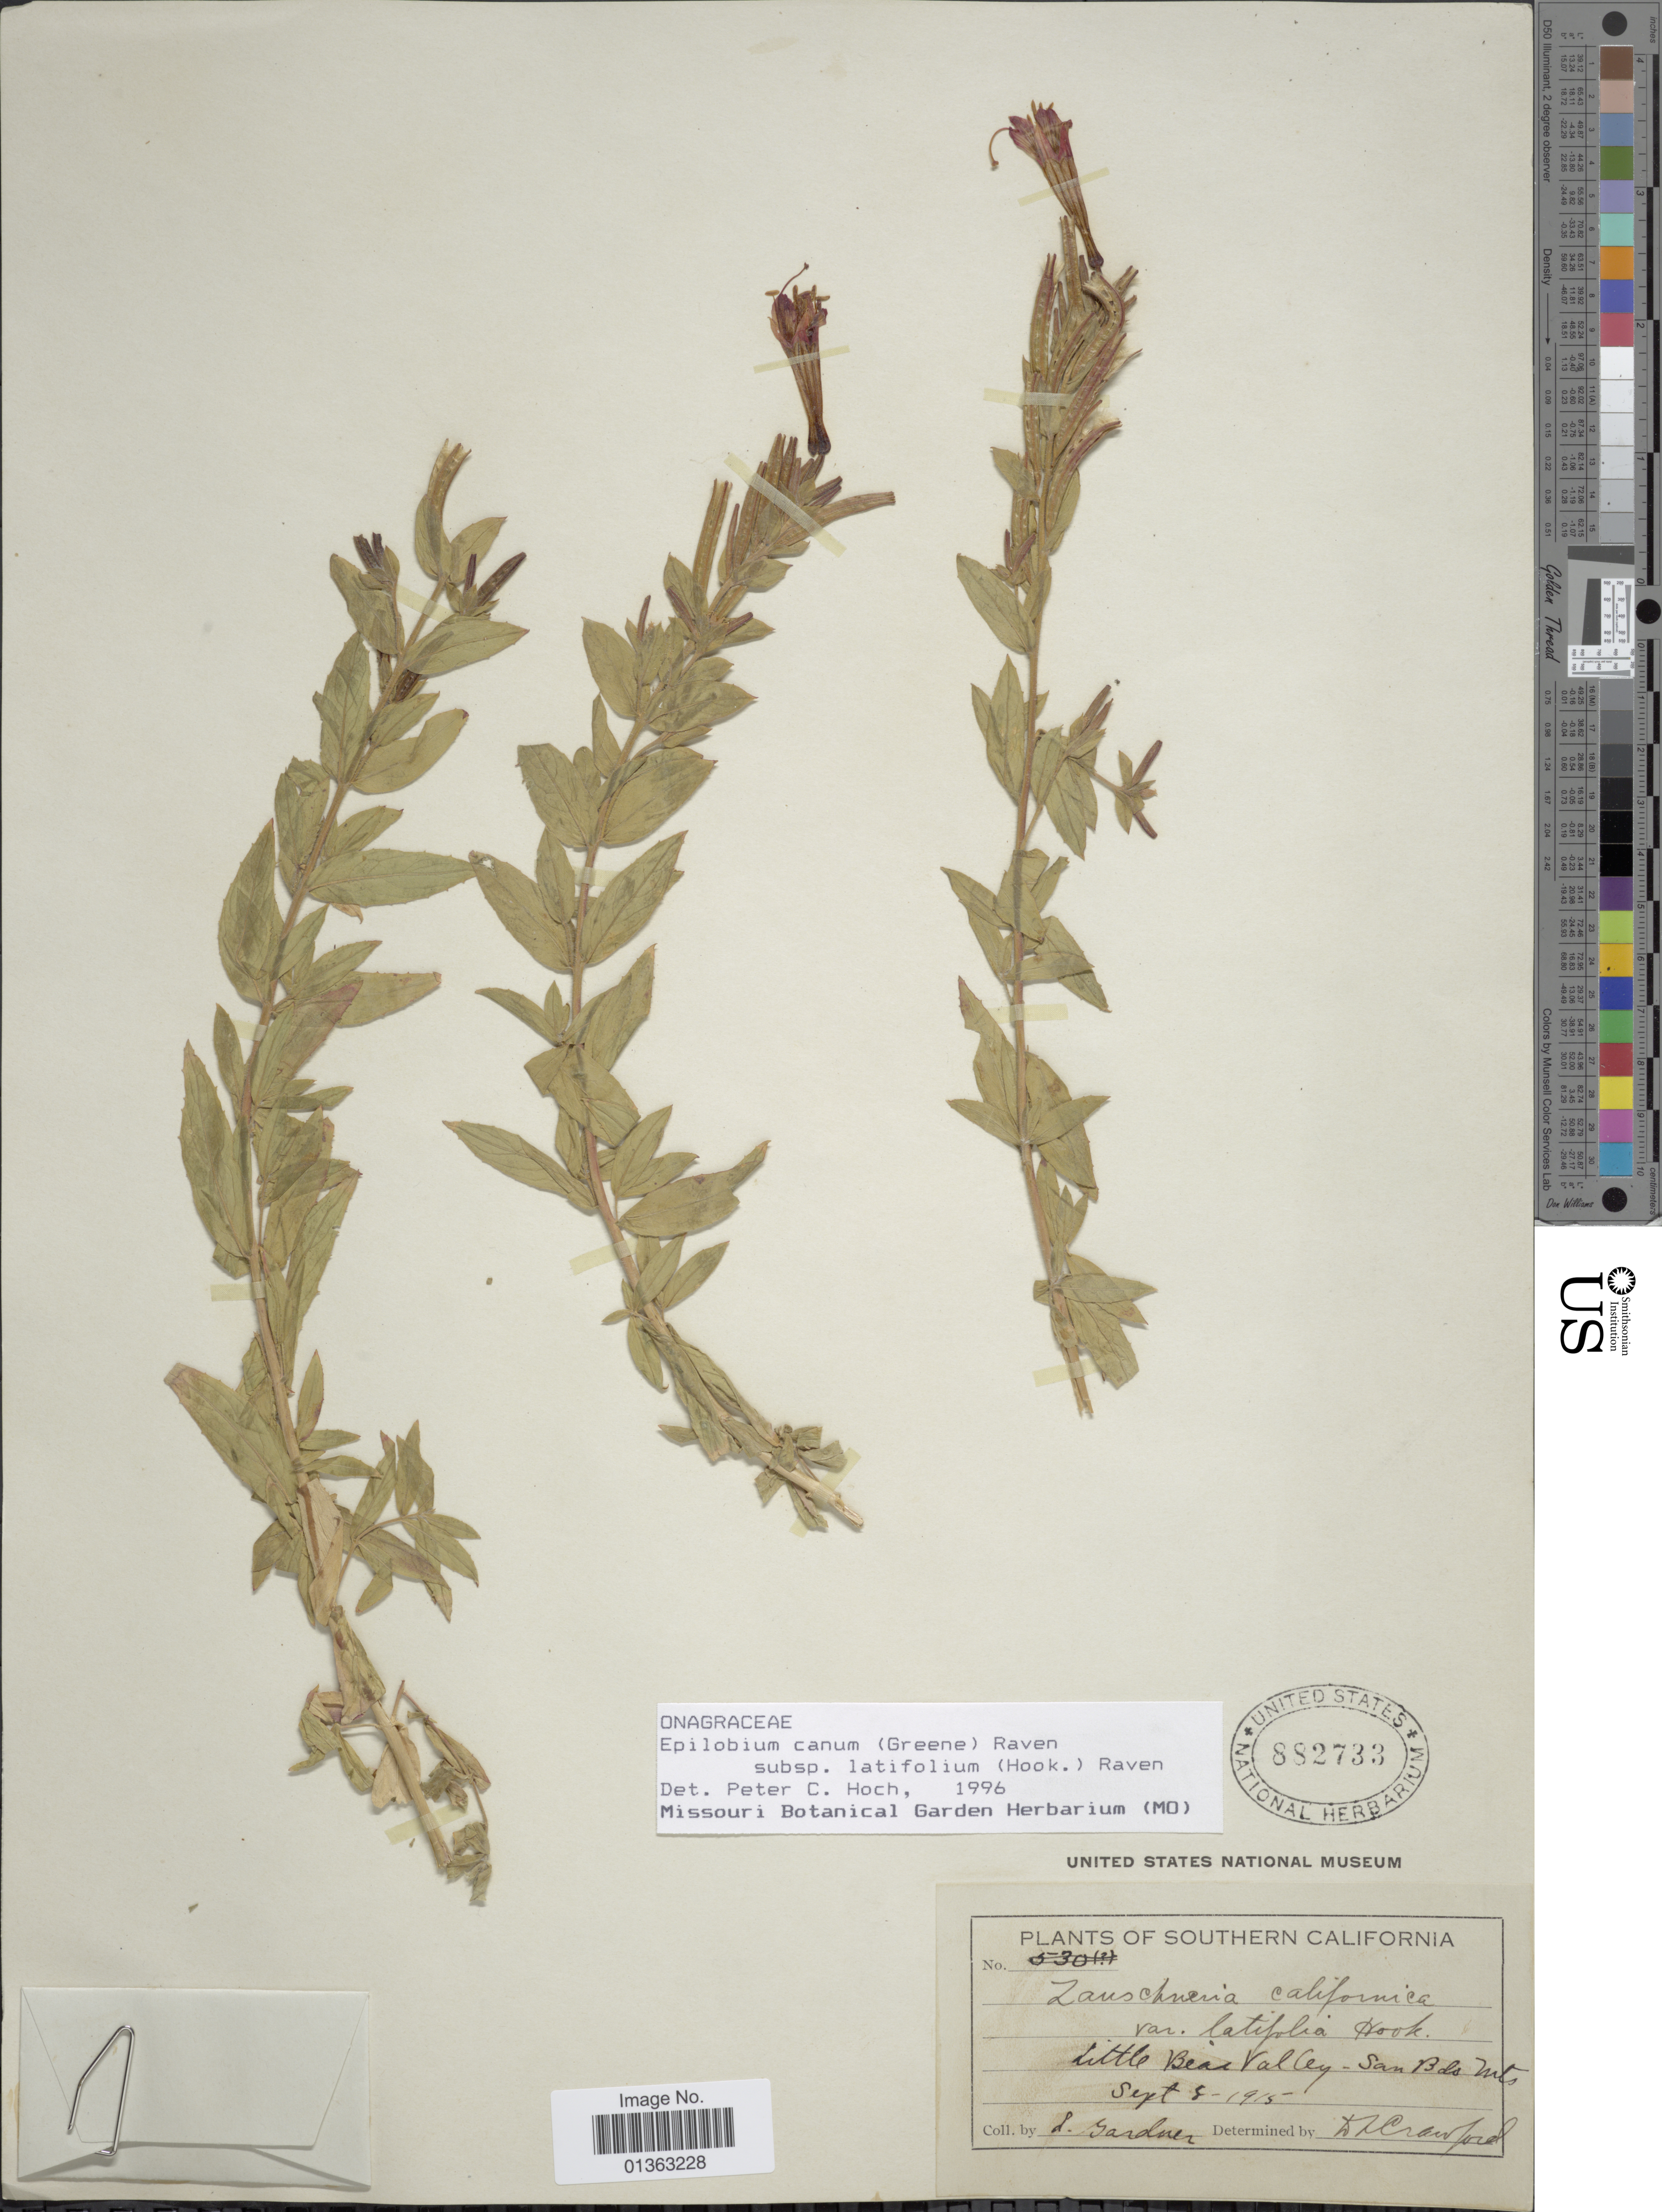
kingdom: Plantae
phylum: Tracheophyta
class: Magnoliopsida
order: Myrtales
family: Onagraceae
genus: Epilobium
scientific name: Epilobium canum subsp. latifolium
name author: (Hook.) P.H. Raven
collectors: L. Gardner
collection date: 1915-09-08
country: United States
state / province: California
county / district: San Bernardino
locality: Southern California. Little Bear Valley - San Bds Mts.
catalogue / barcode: US 882733